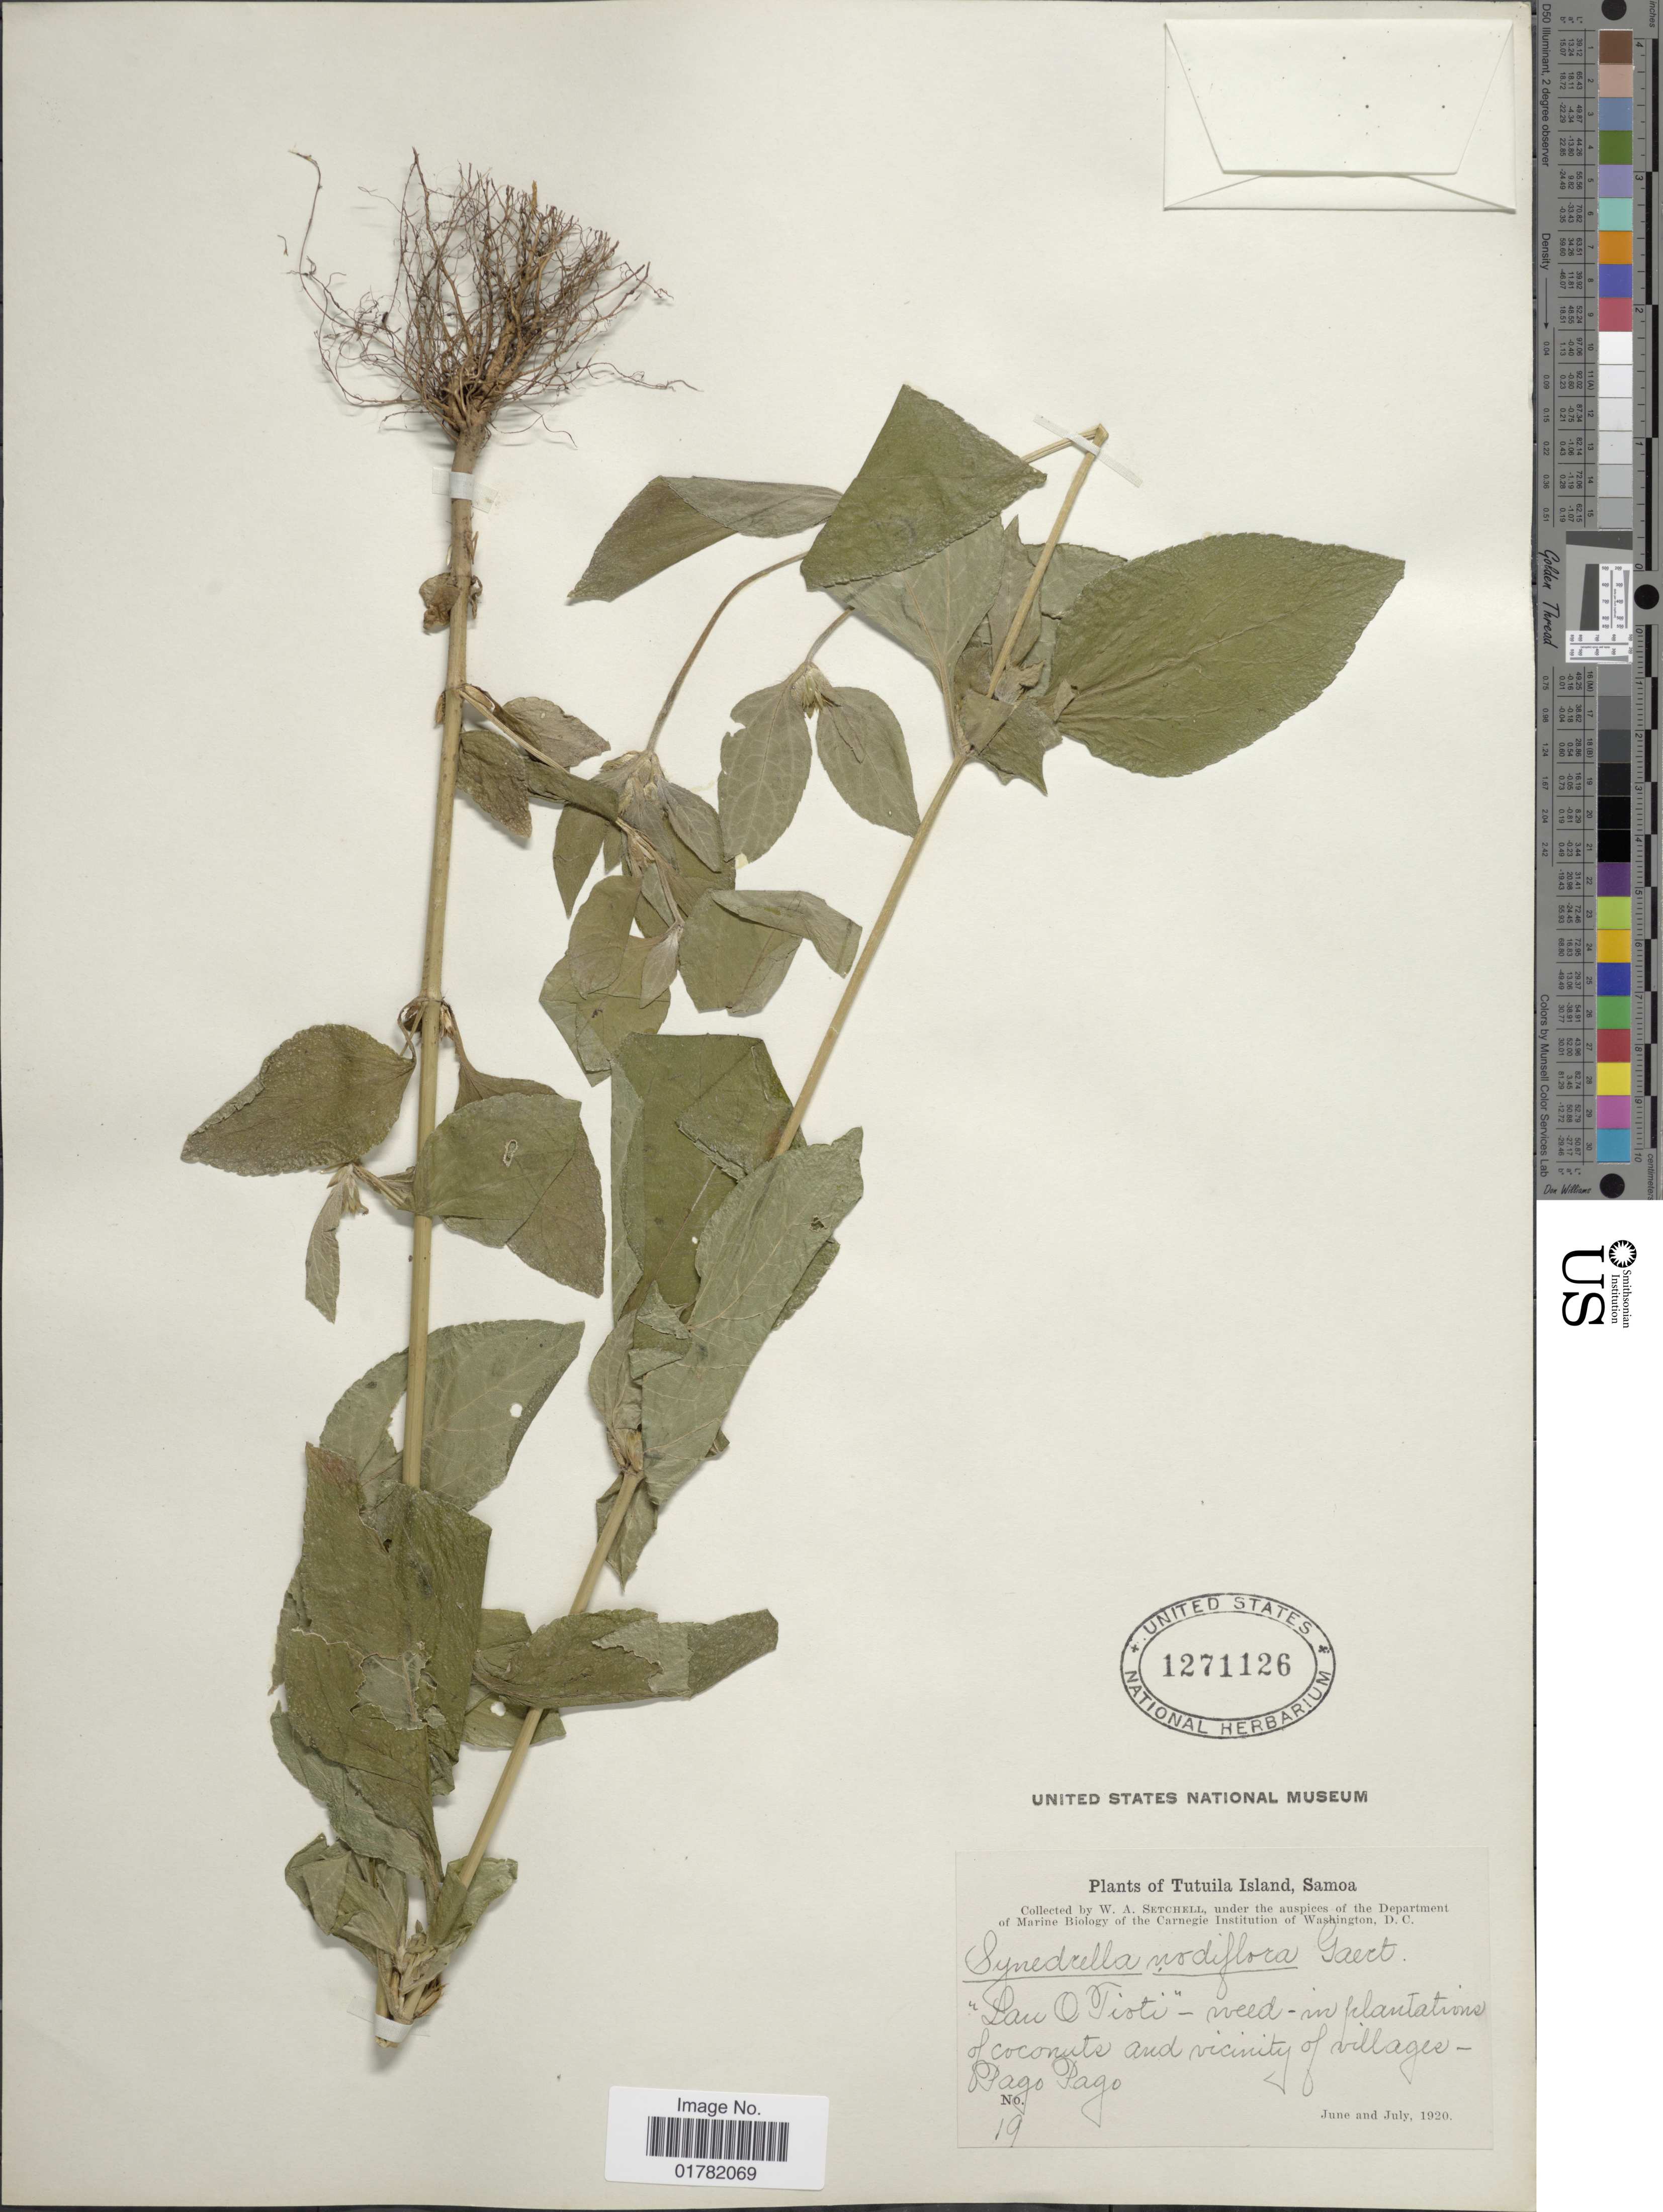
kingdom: Plantae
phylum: Tracheophyta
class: Magnoliopsida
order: Asterales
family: Asteraceae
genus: Synedrella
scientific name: Synedrella nodiflora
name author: (L.) Gaertn.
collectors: W. Setchell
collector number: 19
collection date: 1920-06/1920-07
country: American Samoa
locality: Tutuila Island, Samoa, 'Lan O Tisti' - weed- in plantation of coconuts and vicinity of village - Pago Pago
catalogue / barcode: US 1271126